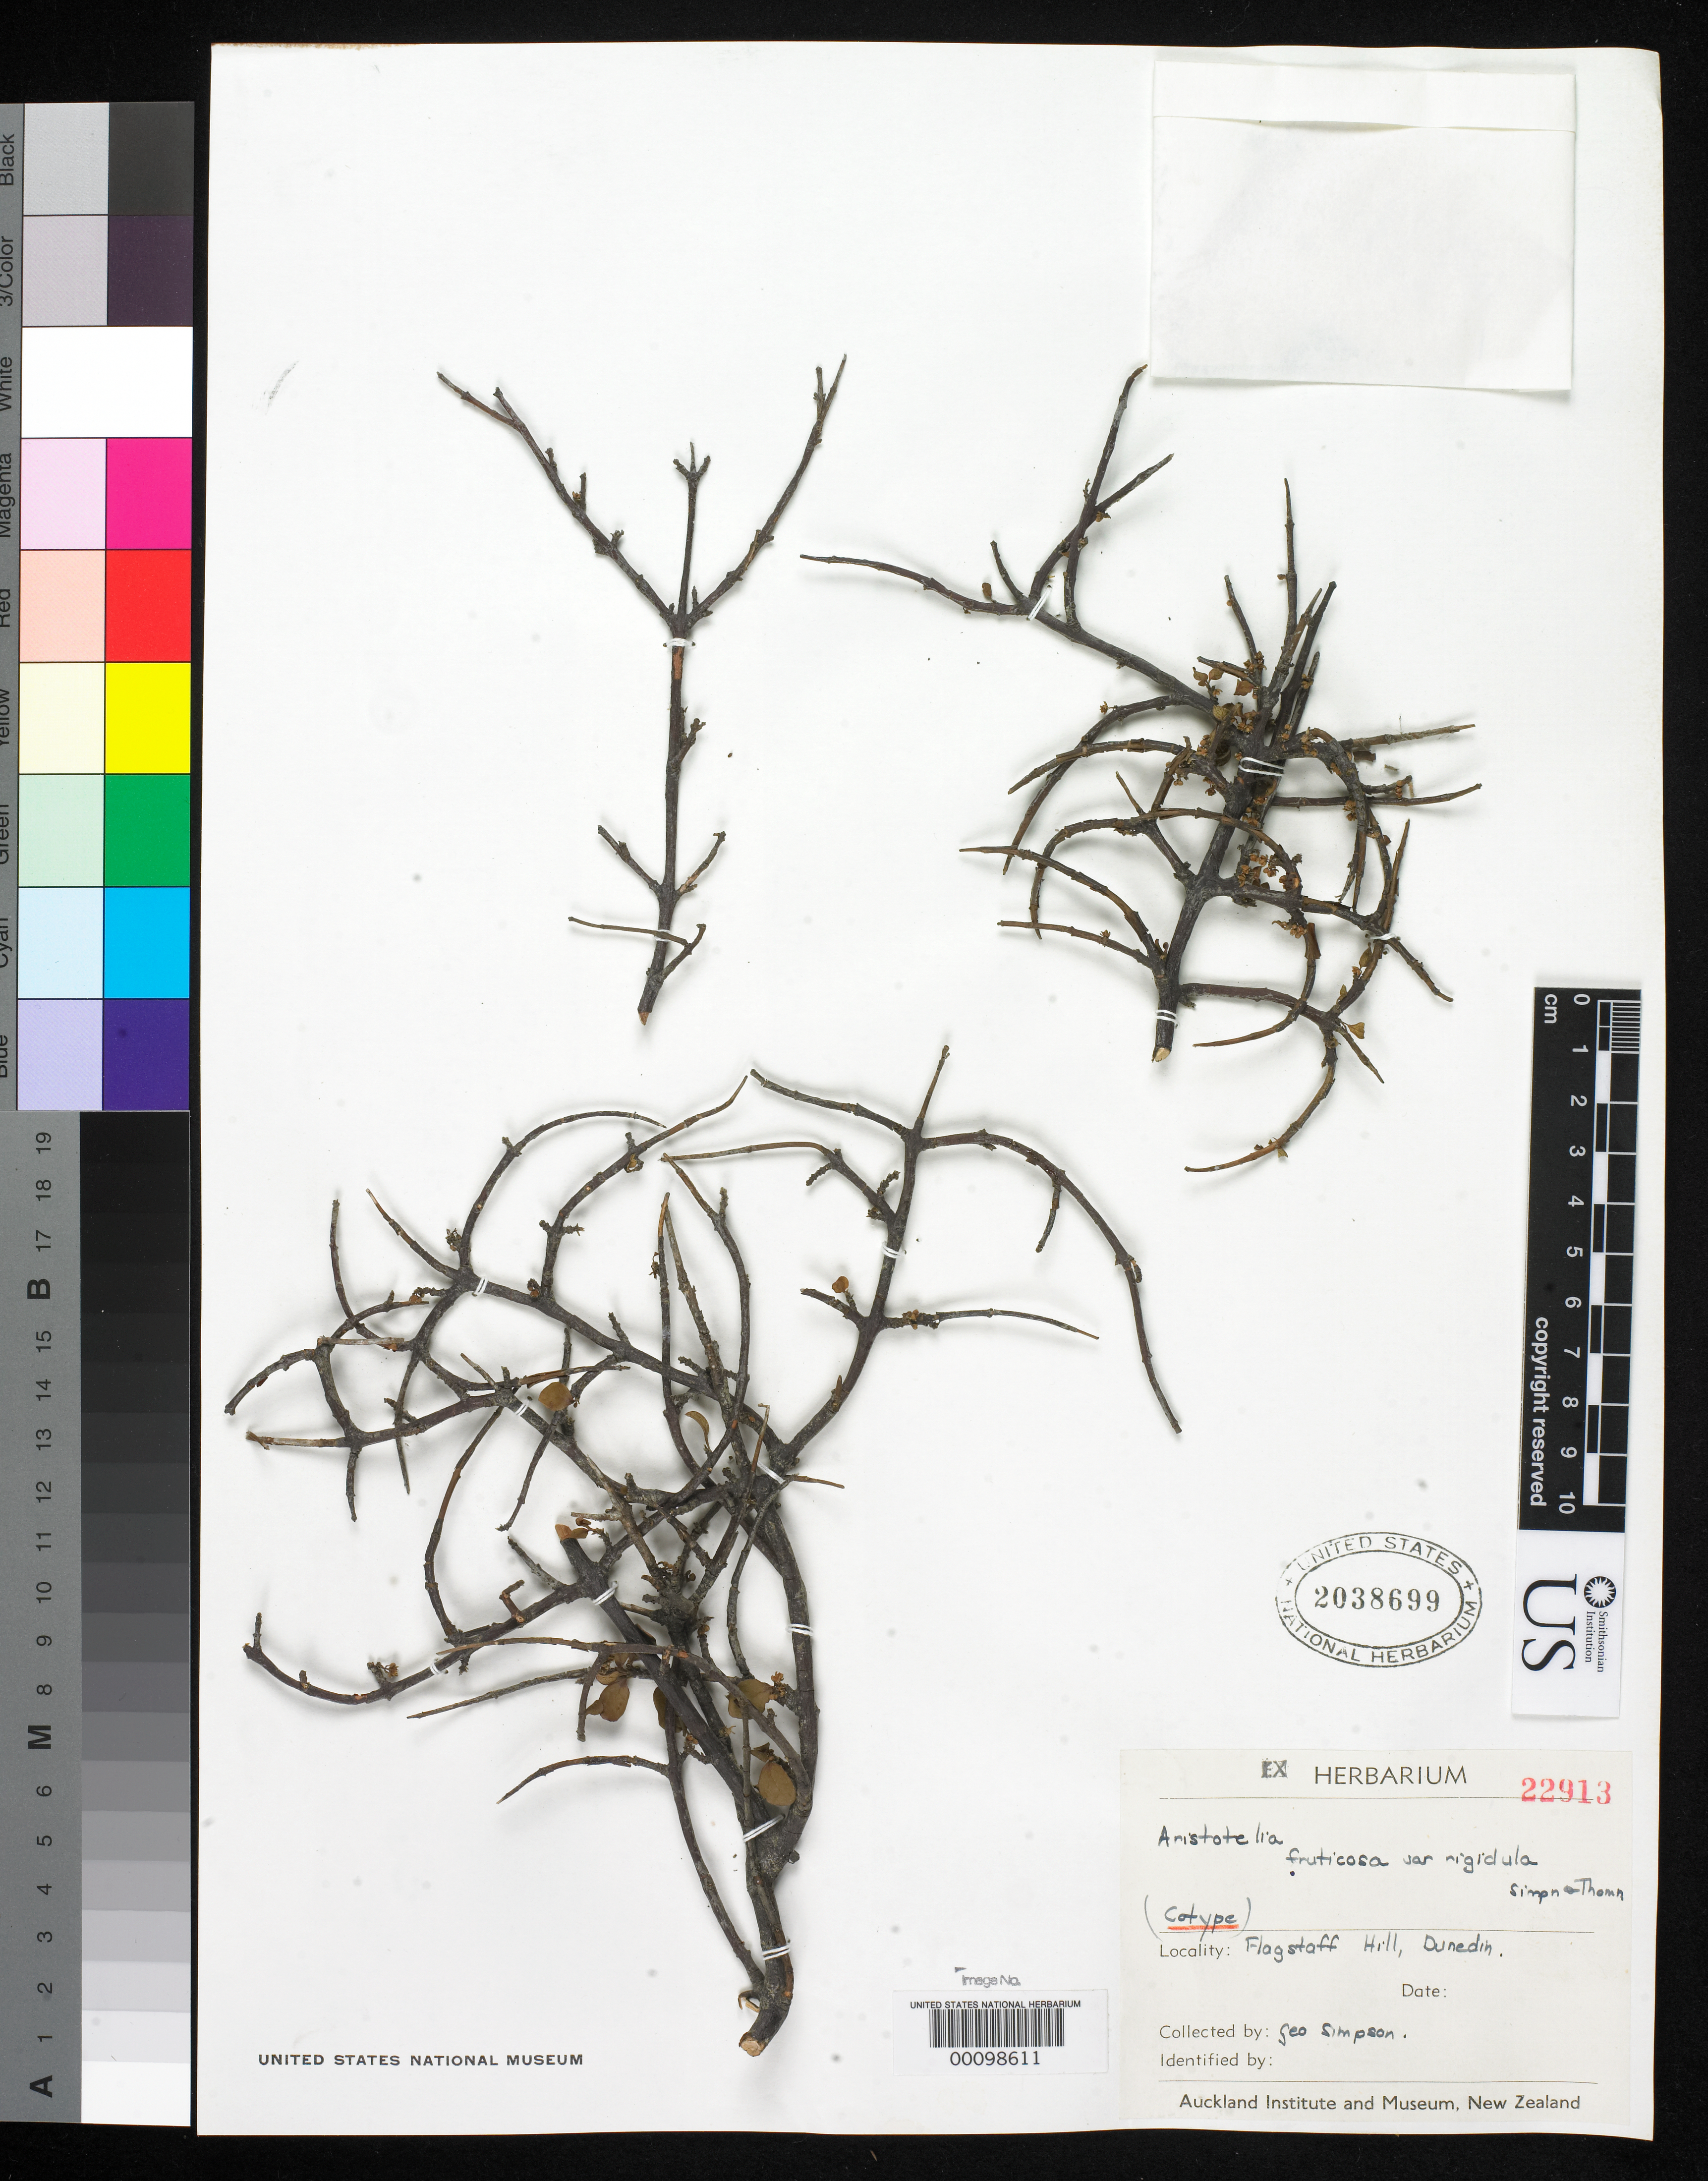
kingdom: Plantae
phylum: Tracheophyta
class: Magnoliopsida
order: Oxalidales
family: Elaeocarpaceae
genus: Aristotelia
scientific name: Aristotelia fruticosa var. rigidula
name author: G. Simpson & J.S. Thomson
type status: Isotype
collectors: G. Simpson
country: New Zealand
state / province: Otago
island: South Island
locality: Dunedin, Flagstaff Hill.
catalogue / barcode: US 2038699